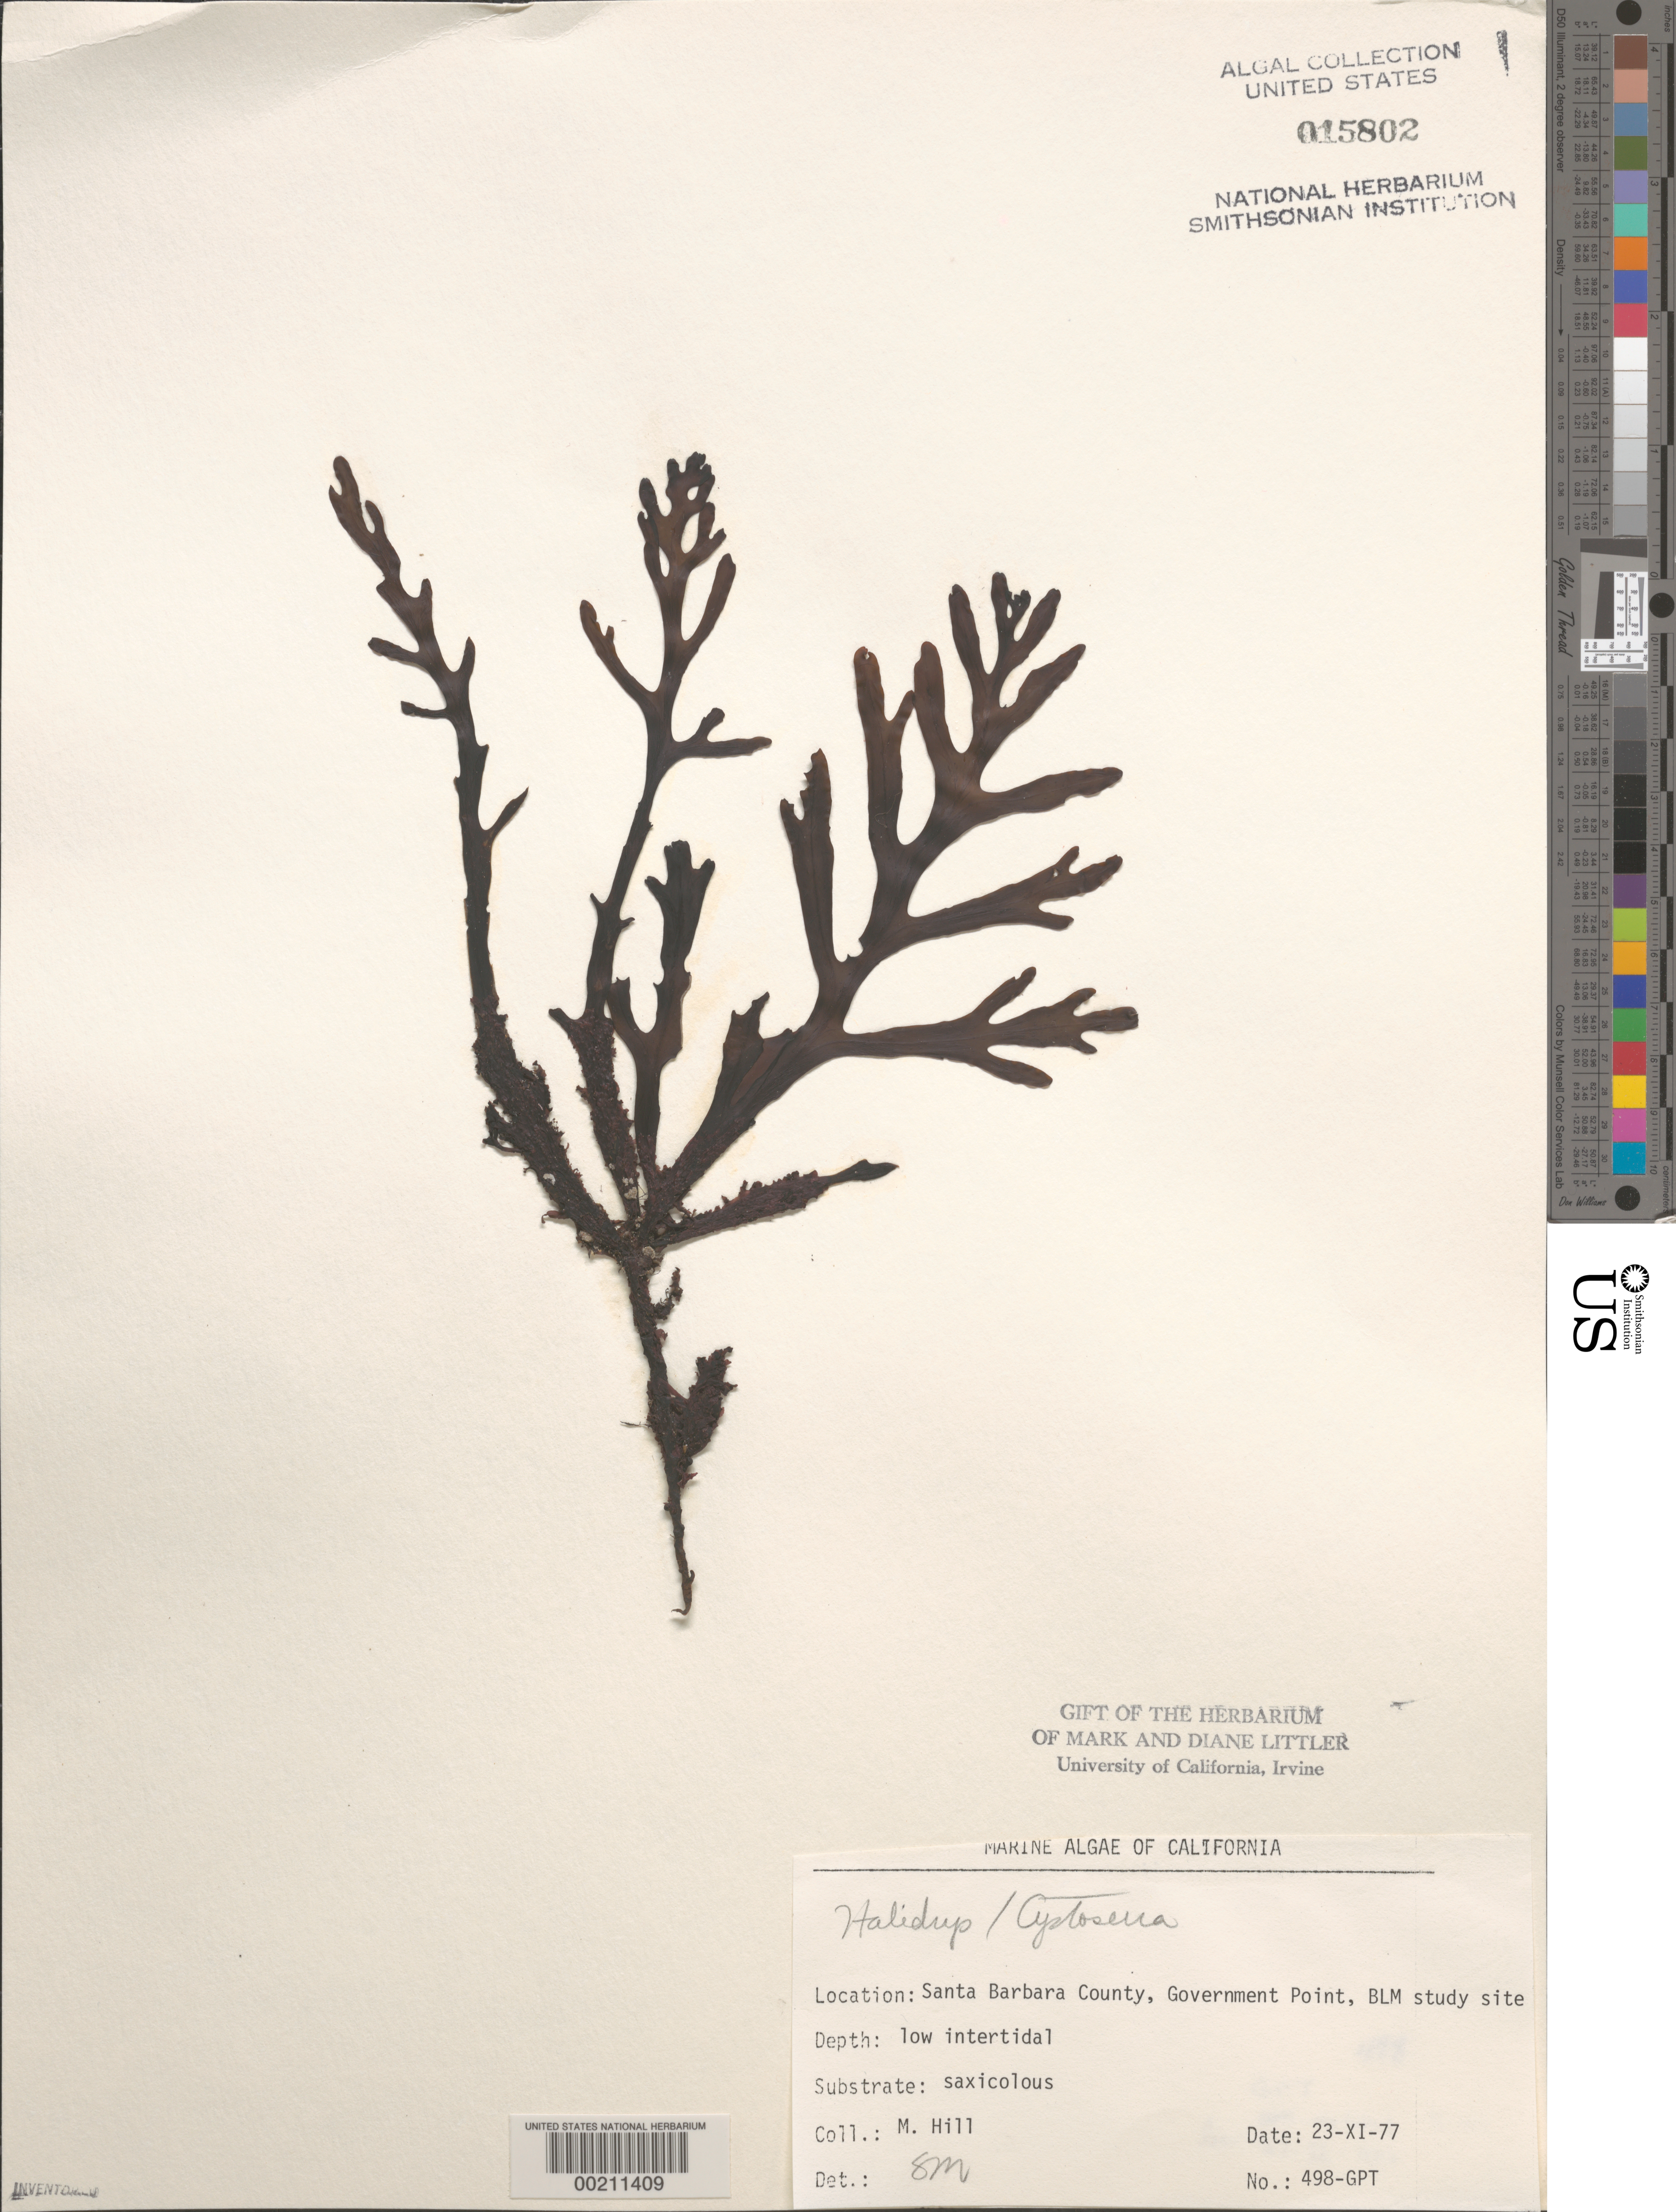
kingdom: Chromista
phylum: Ochrophyta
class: Phaeophyceae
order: Fucales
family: Sargassaceae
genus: Halidrys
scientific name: Halidrys sp.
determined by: Murray, S. N.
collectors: M. Hill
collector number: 498-gpt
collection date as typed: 23 Nov 1977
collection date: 1977-11-23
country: United States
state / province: California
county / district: Santa Barbara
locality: Government Point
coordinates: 34 26'31"N, 120 24'06"W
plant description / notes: BLM-SOCALBIGHT Rocky Intertidal Survey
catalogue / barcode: US 15802